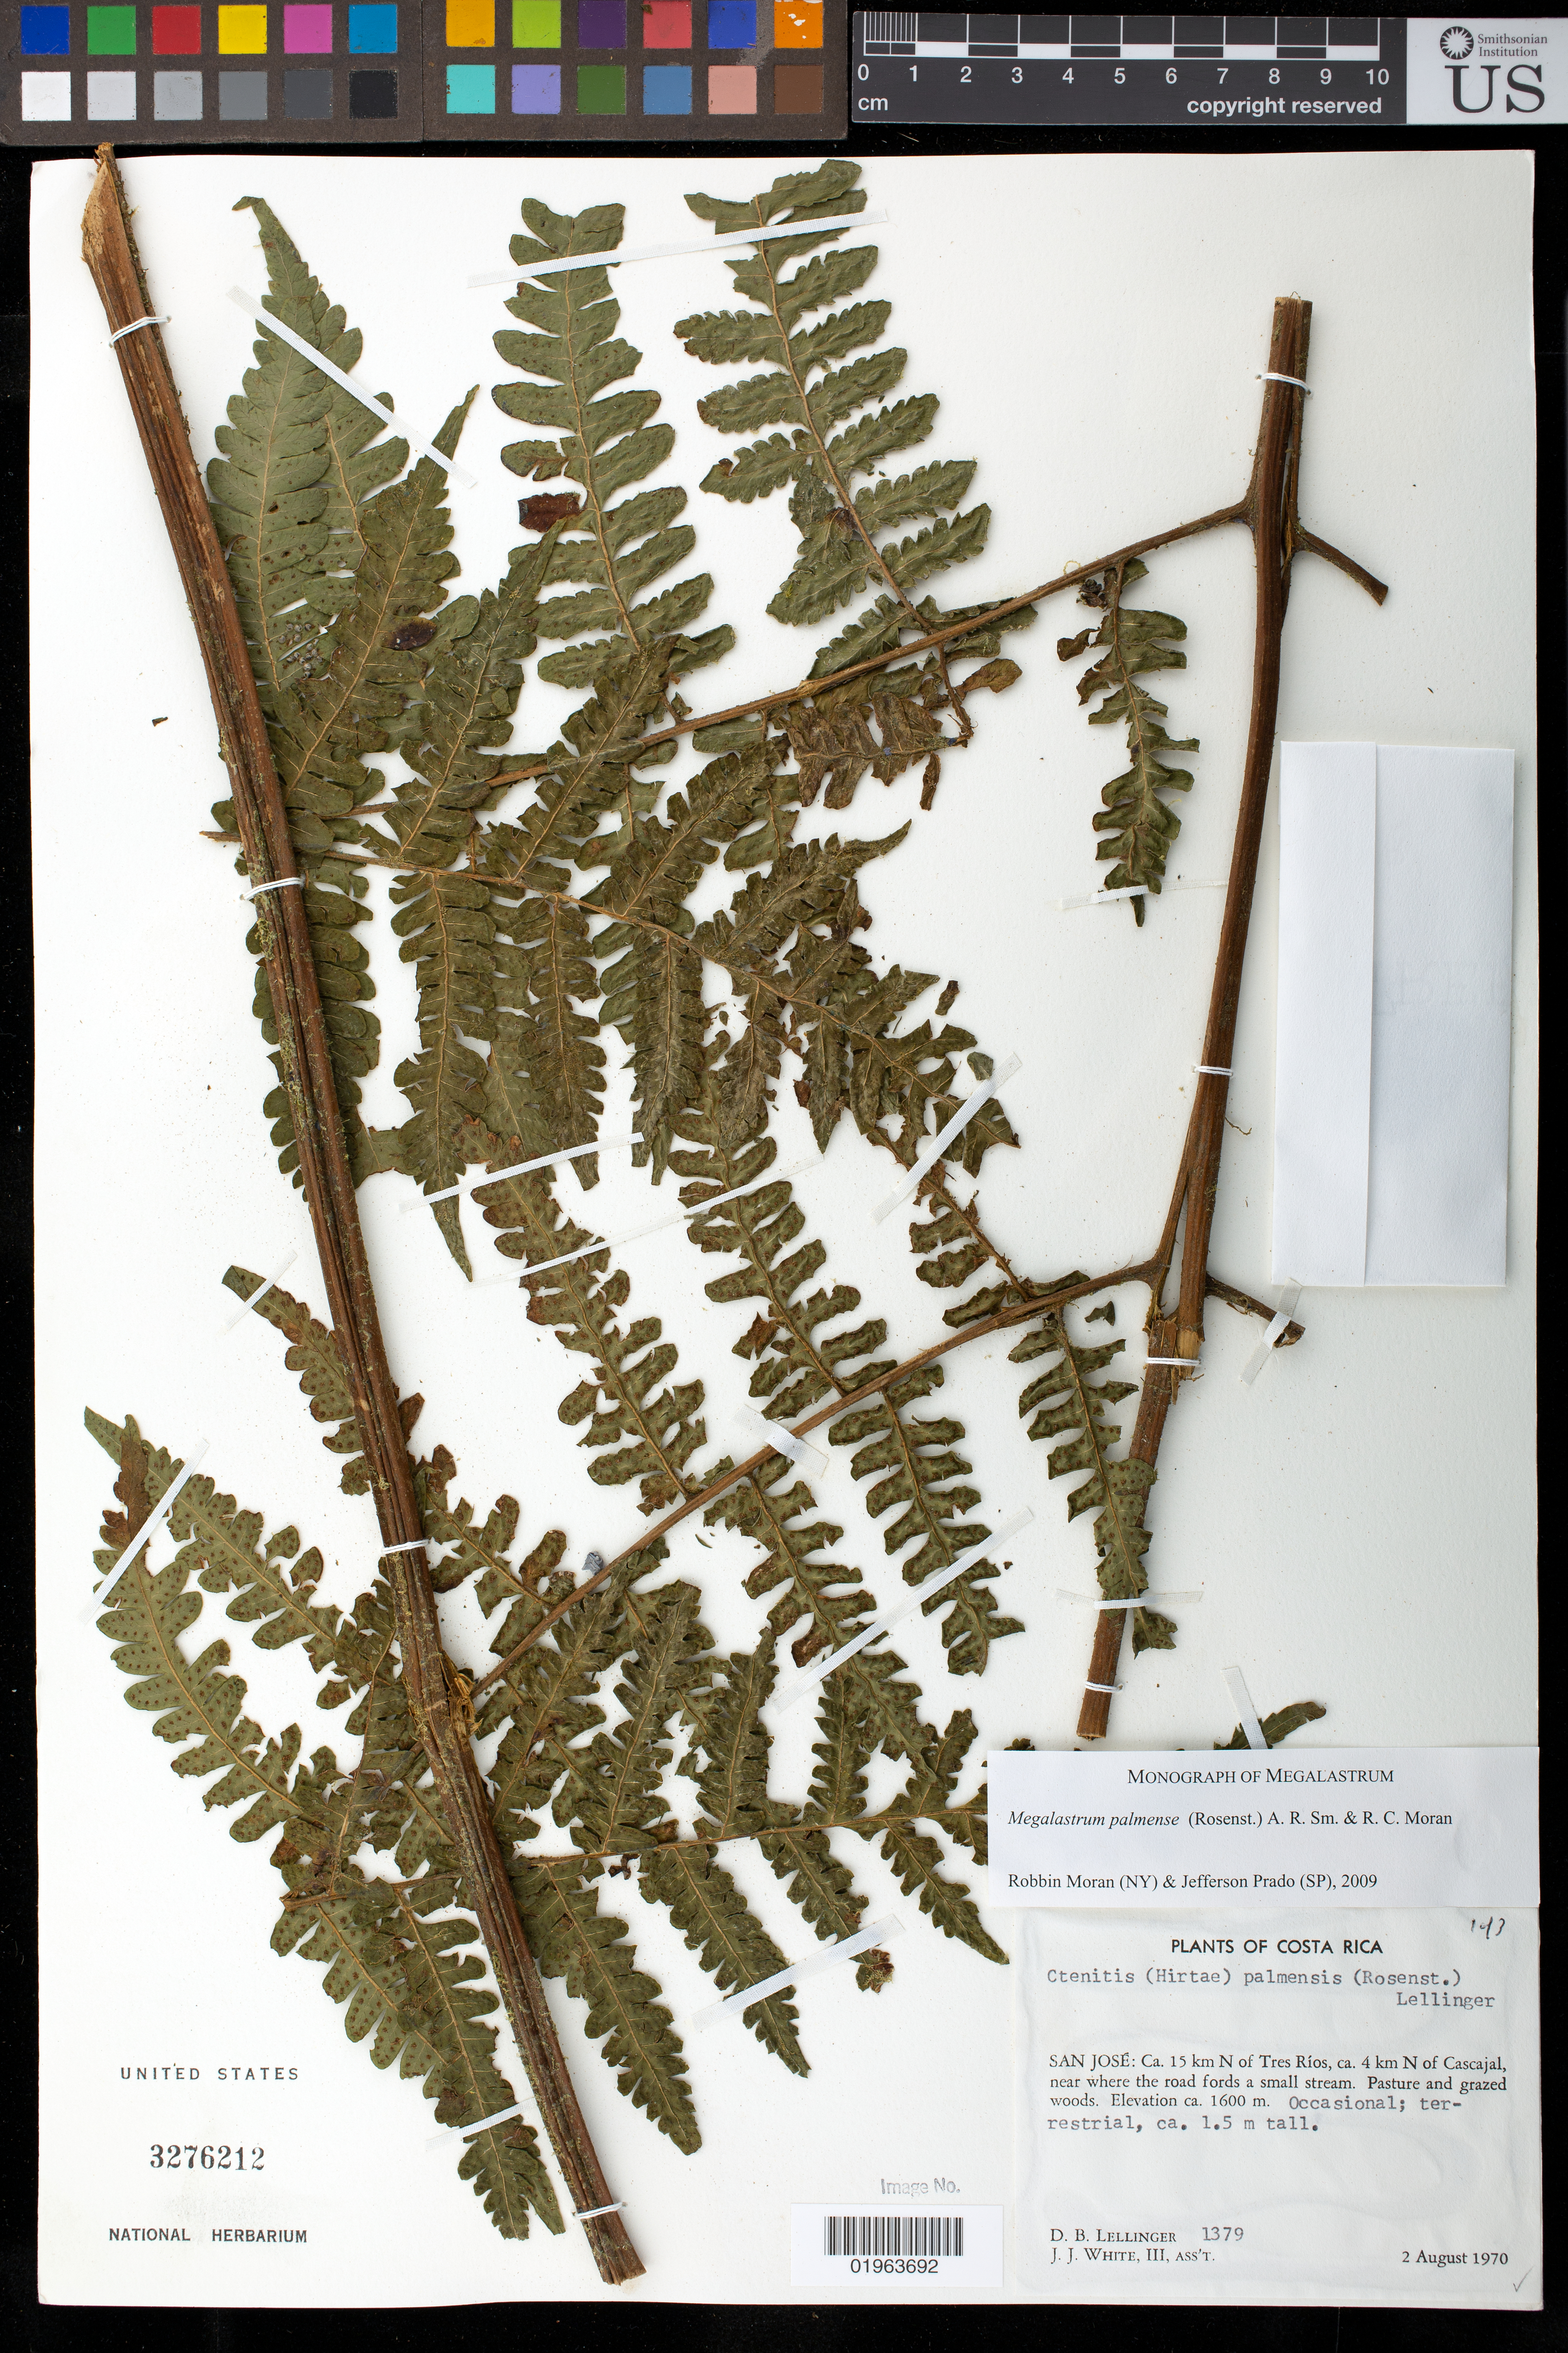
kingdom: Plantae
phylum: Tracheophyta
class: Polypodiopsida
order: Polypodiales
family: Dryopteridaceae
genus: Megalastrum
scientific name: Megalastrum palmense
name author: (Rosenst.) A.R. Sm. & R.C. Moran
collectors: D. B. Lellinger & J. J. White III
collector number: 1379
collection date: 1970-08-02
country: Costa Rica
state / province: San José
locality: Ca. 15 km N of Tres Ríos, ca 4 km N of Cascajal, near where the road fords a small stream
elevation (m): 1600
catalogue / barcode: US 3276212